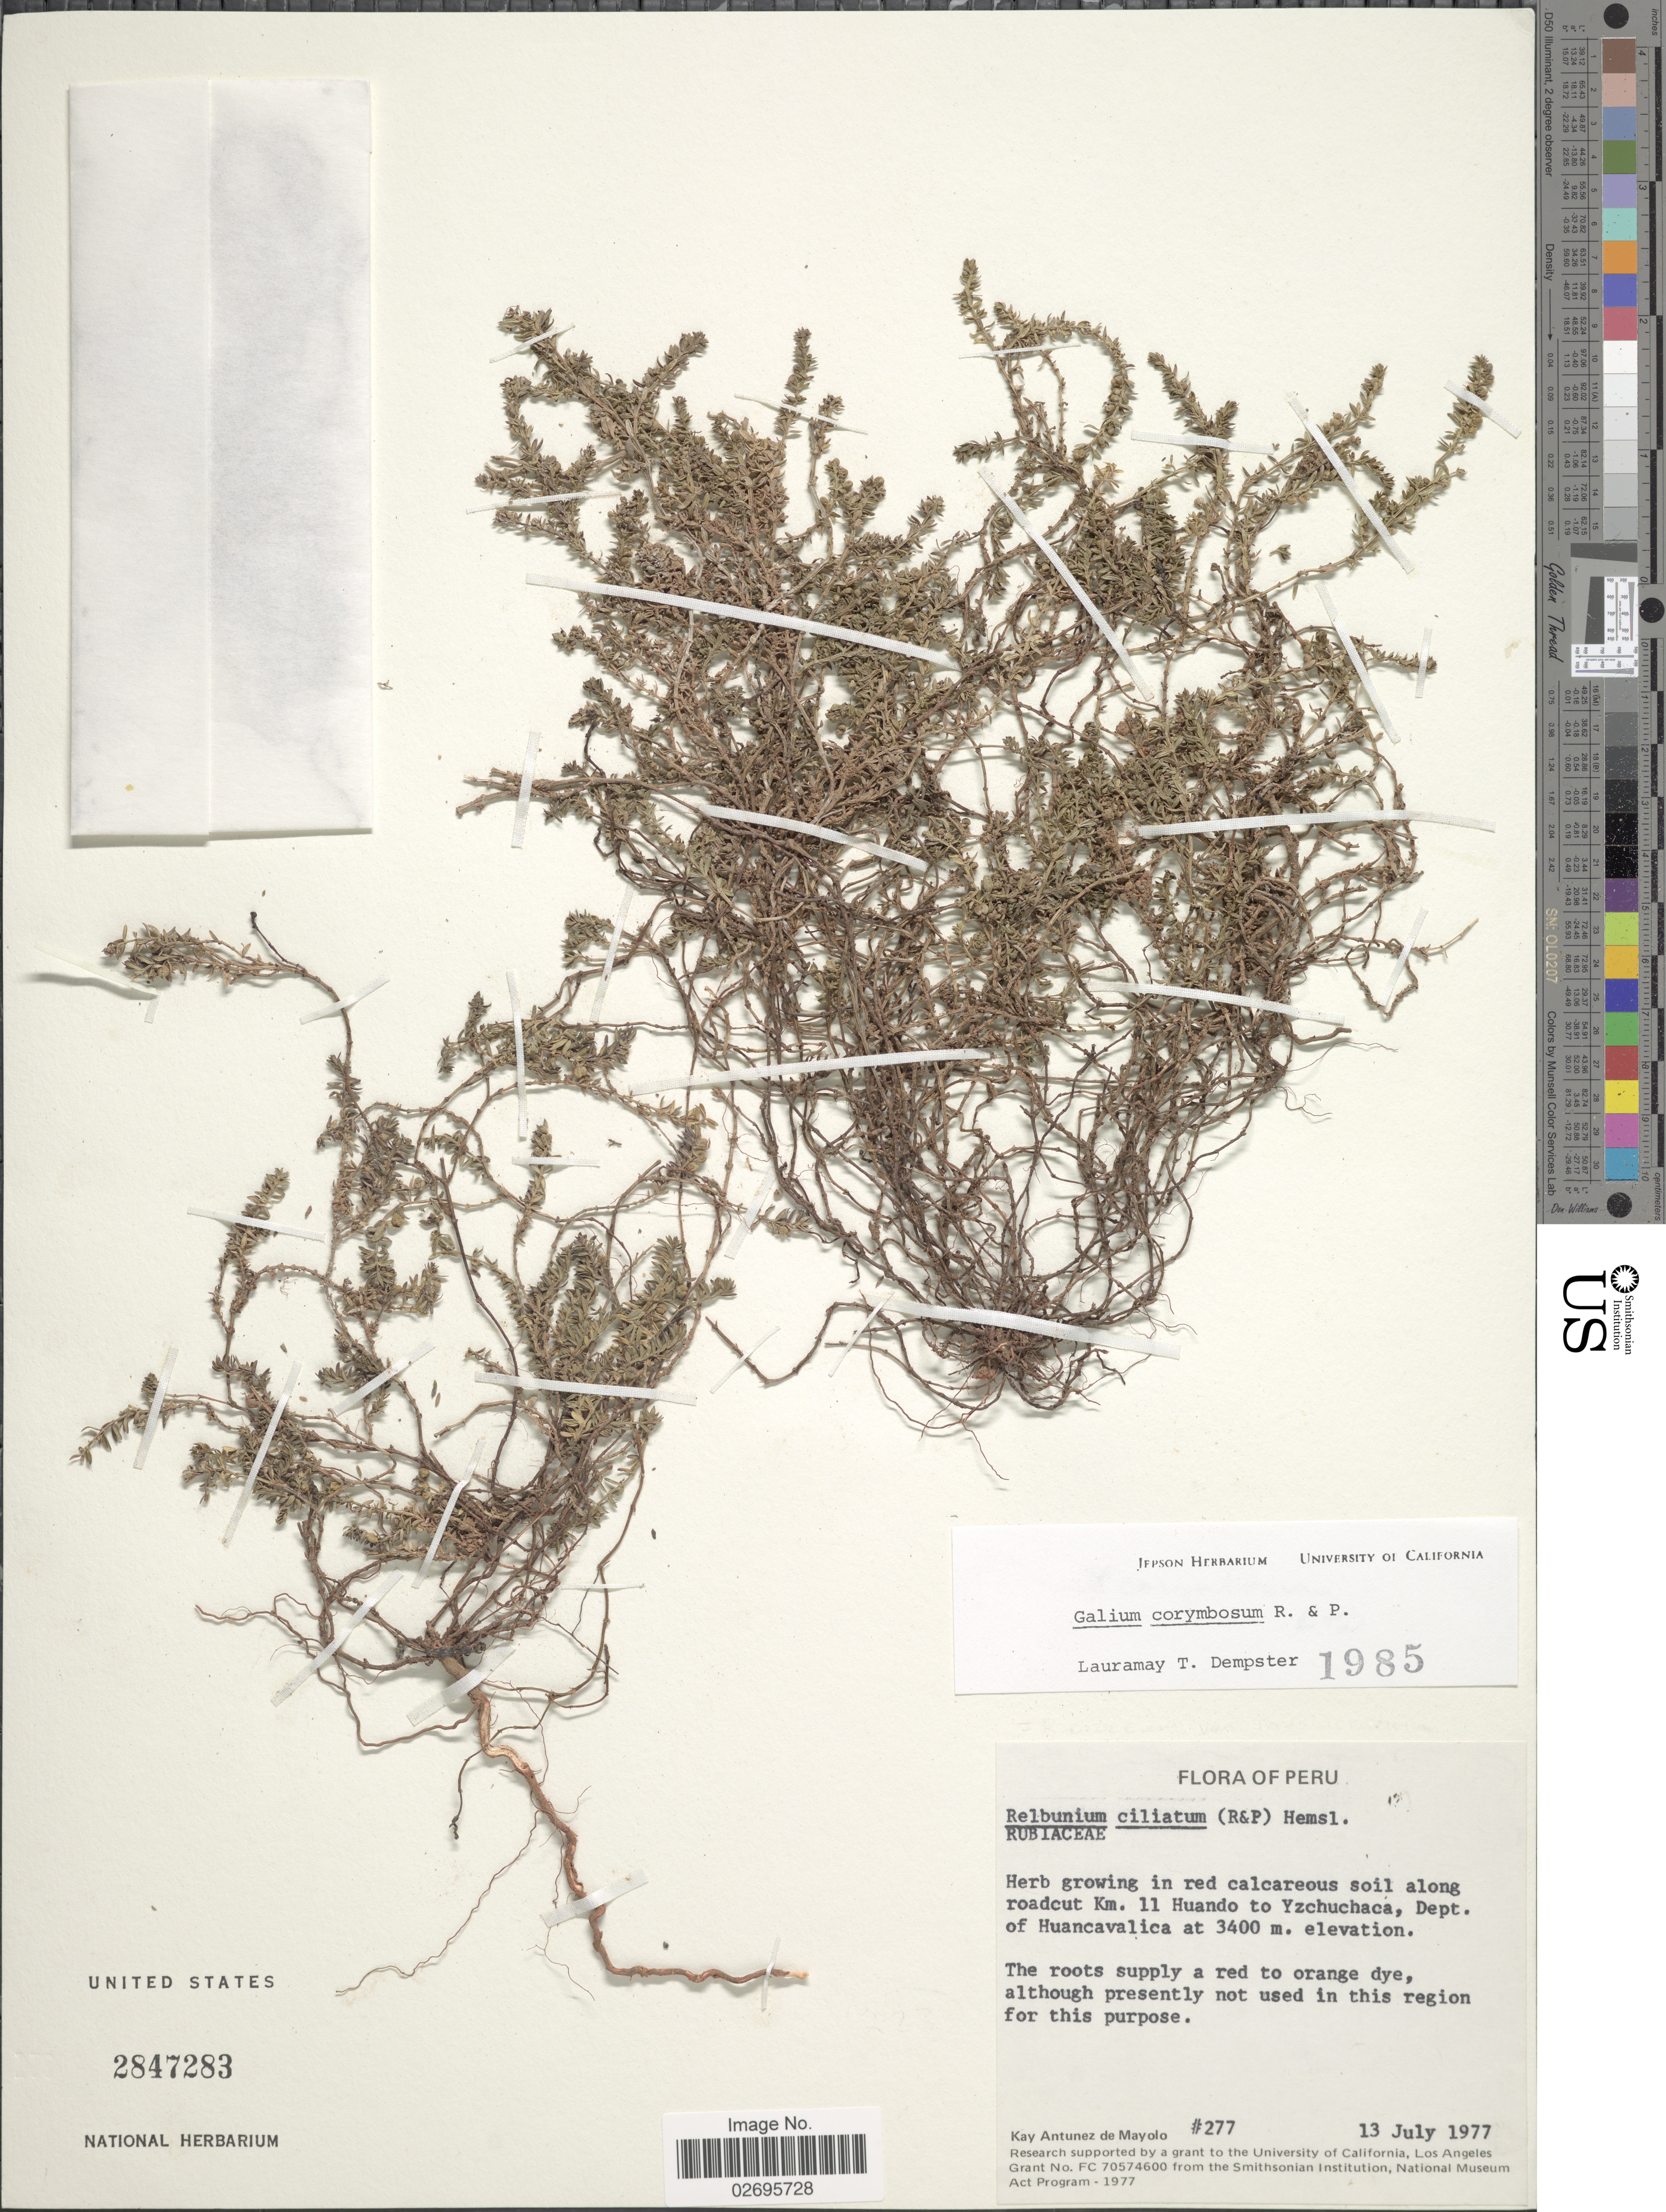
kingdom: Plantae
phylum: Tracheophyta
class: Magnoliopsida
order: Gentianales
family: Rubiaceae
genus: Galium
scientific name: Galium corymbosum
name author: Ruiz & Pav.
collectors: K. Antunez de Mayolo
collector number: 277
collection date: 1977-07-13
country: Peru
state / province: Huancavelica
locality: Along roadcut Km. 11 Huando to Yzchuchaca, Dept. of Huancavalica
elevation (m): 3400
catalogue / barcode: US 2847283